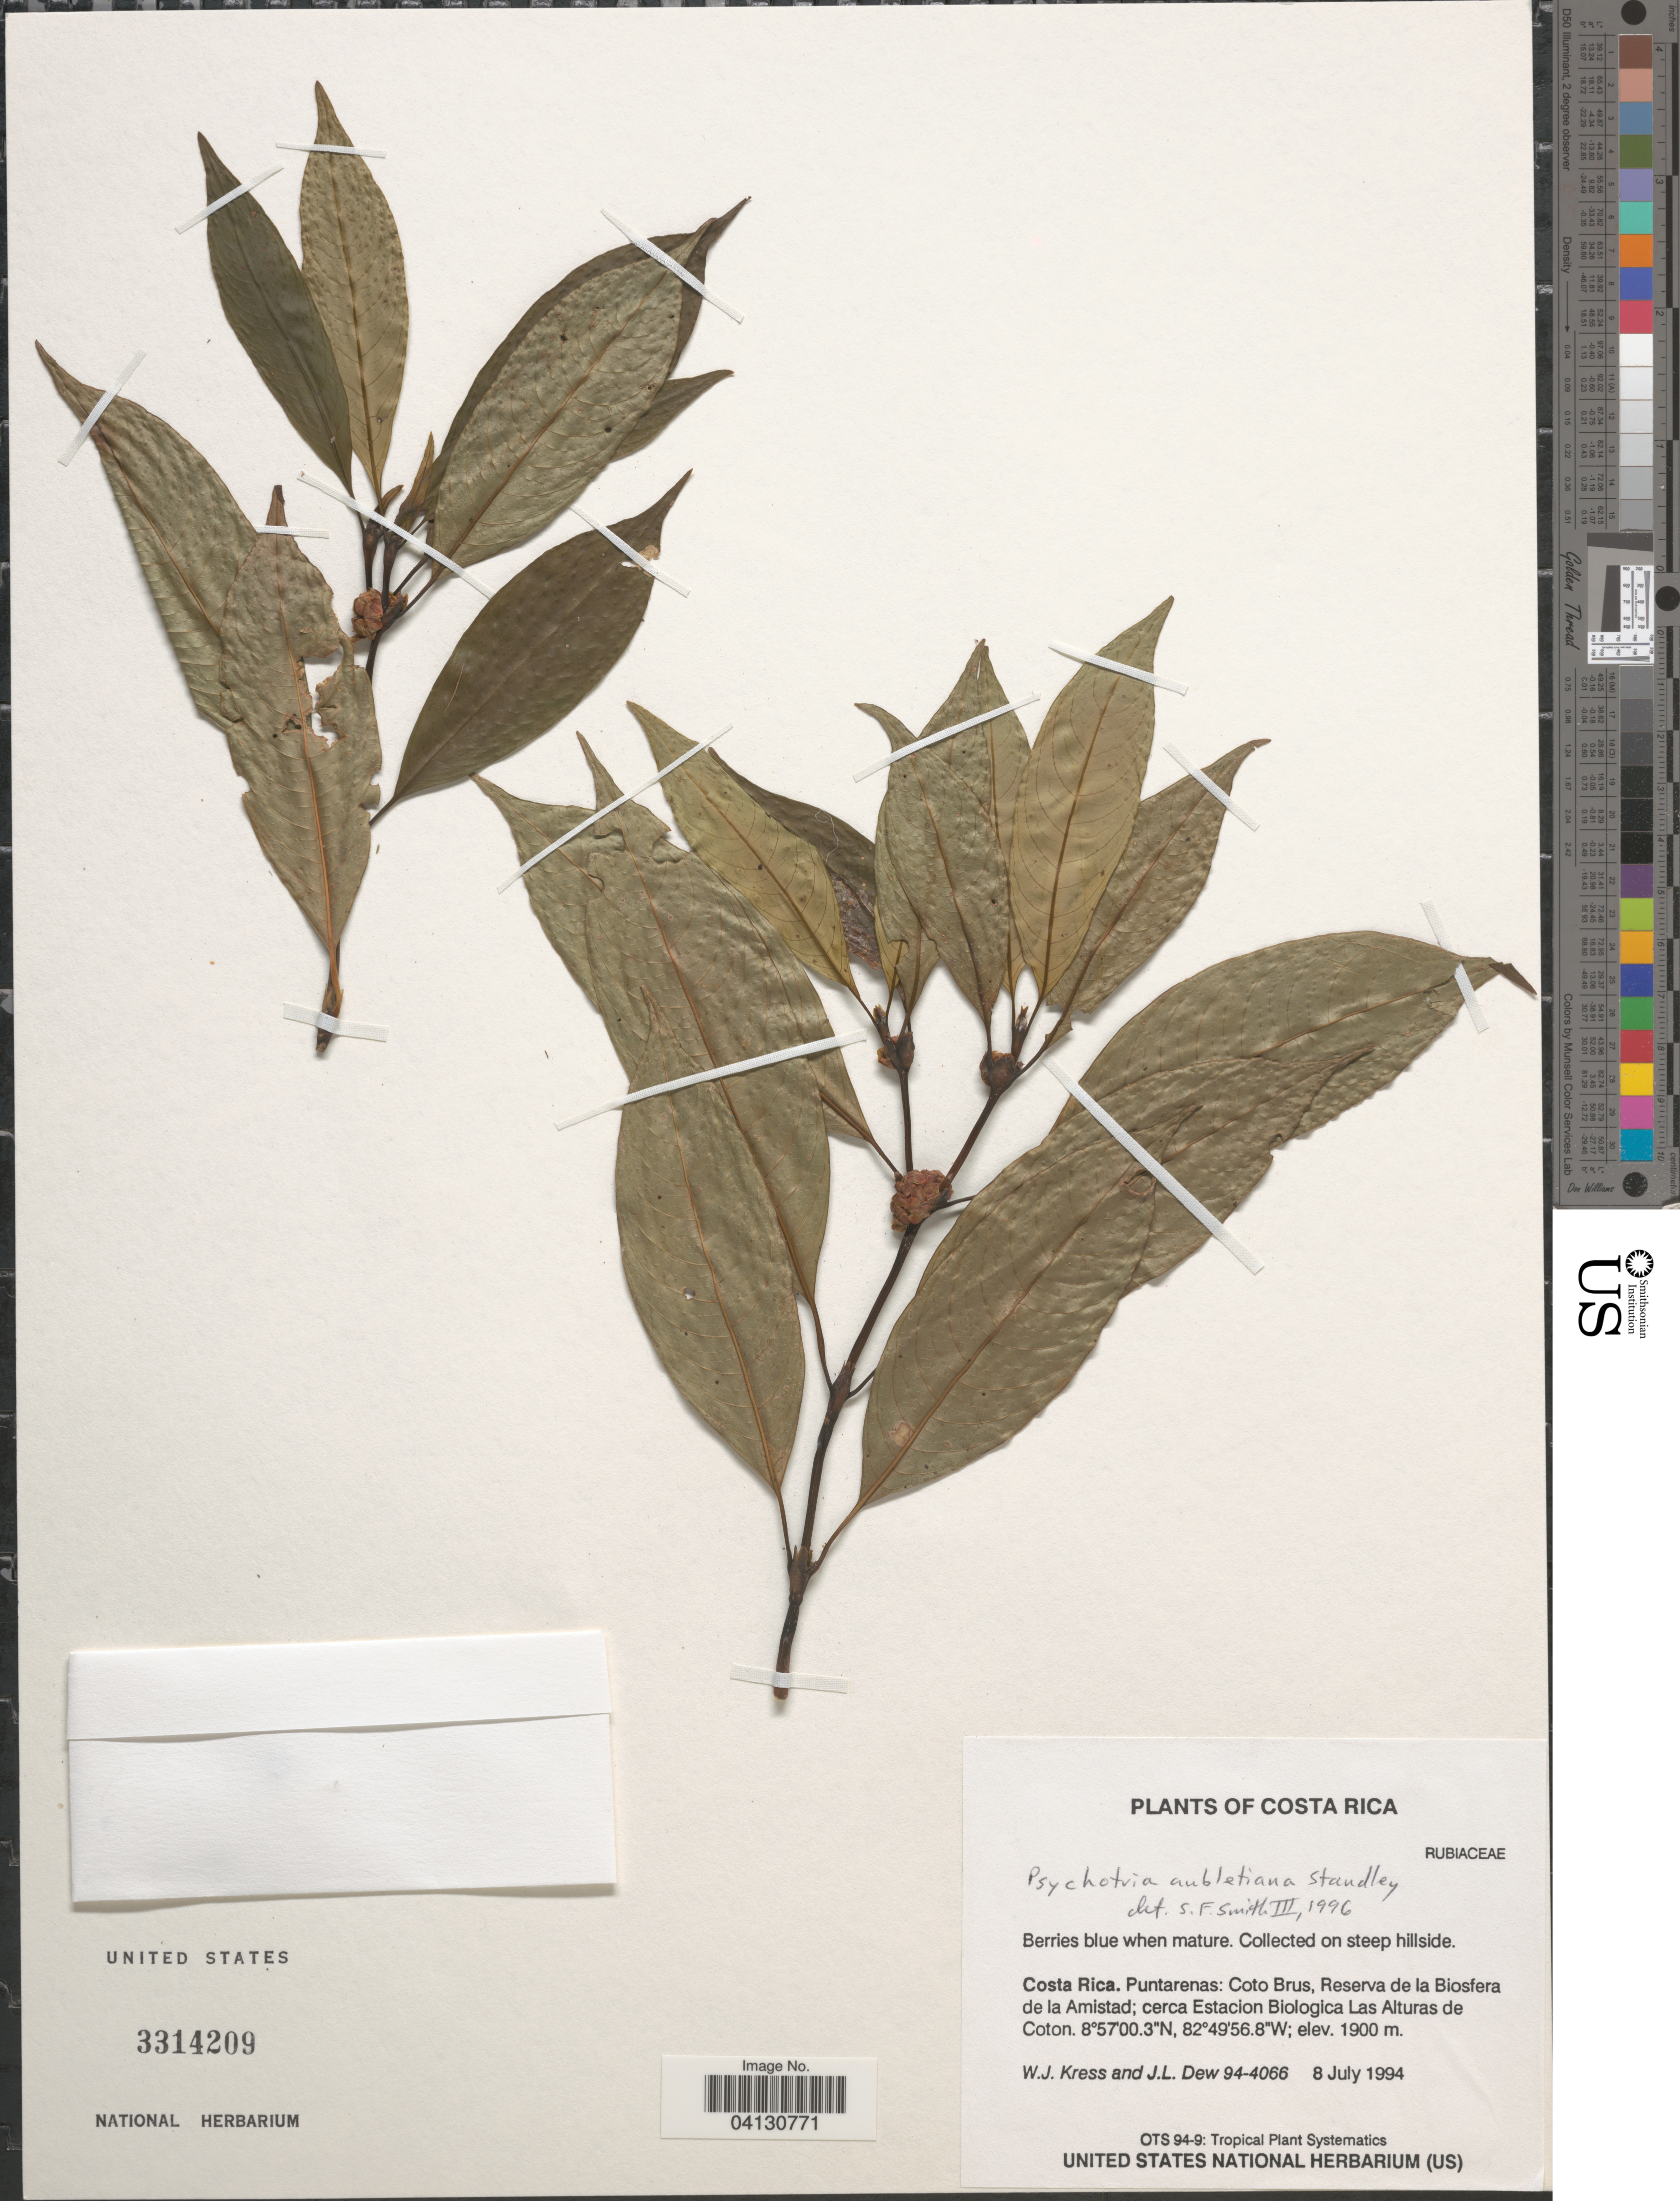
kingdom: Plantae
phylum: Tracheophyta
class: Magnoliopsida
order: Gentianales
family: Rubiaceae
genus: Psychotria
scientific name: Psychotria aubletiana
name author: Steyerm.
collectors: W. J. Kress & J. L. Dew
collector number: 94-4066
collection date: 1994-07-08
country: Costa Rica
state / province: Puntarenas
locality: Coto Brus, Reserva de la Biosfera de la Amistad; cerca Estacion Biologica Las Alturas de Coton.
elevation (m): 1900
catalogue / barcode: US 3314209